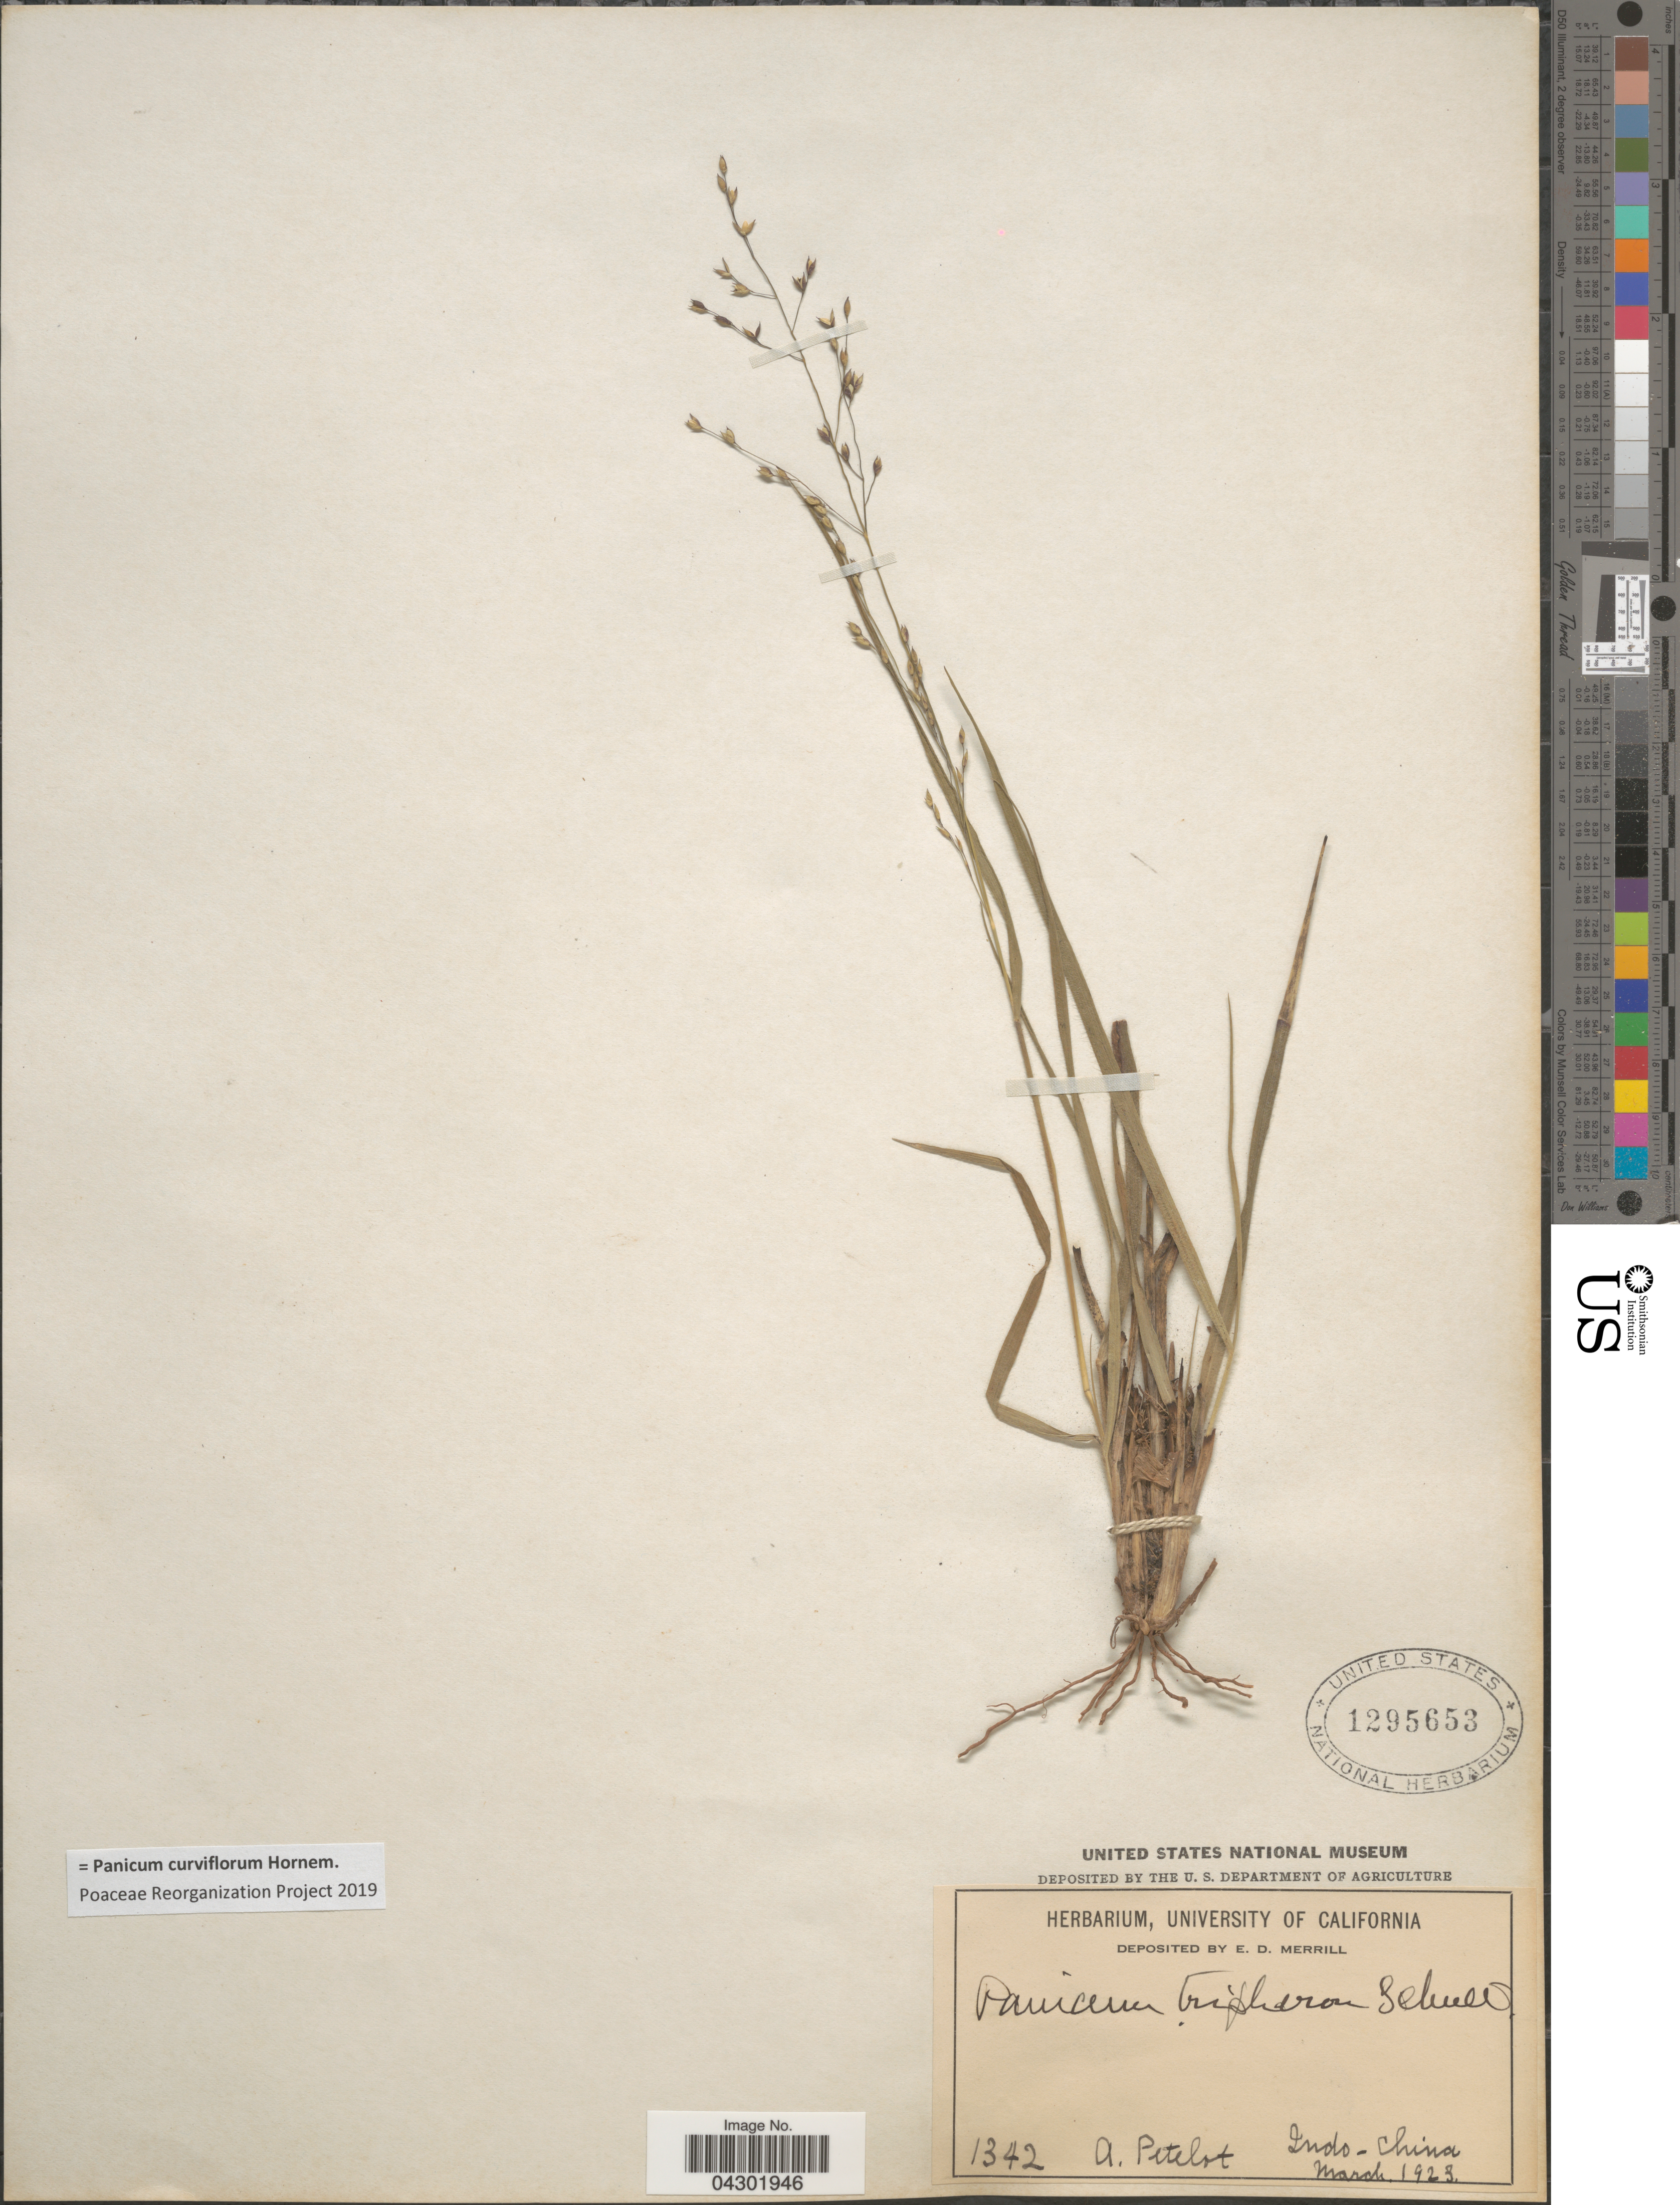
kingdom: Plantae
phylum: Tracheophyta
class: Liliopsida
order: Poales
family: Poaceae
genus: Panicum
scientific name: Panicum curviflorum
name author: Hornem.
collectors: A. Petelot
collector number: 1342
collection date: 1923-03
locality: Indo-China.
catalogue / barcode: US 1295653